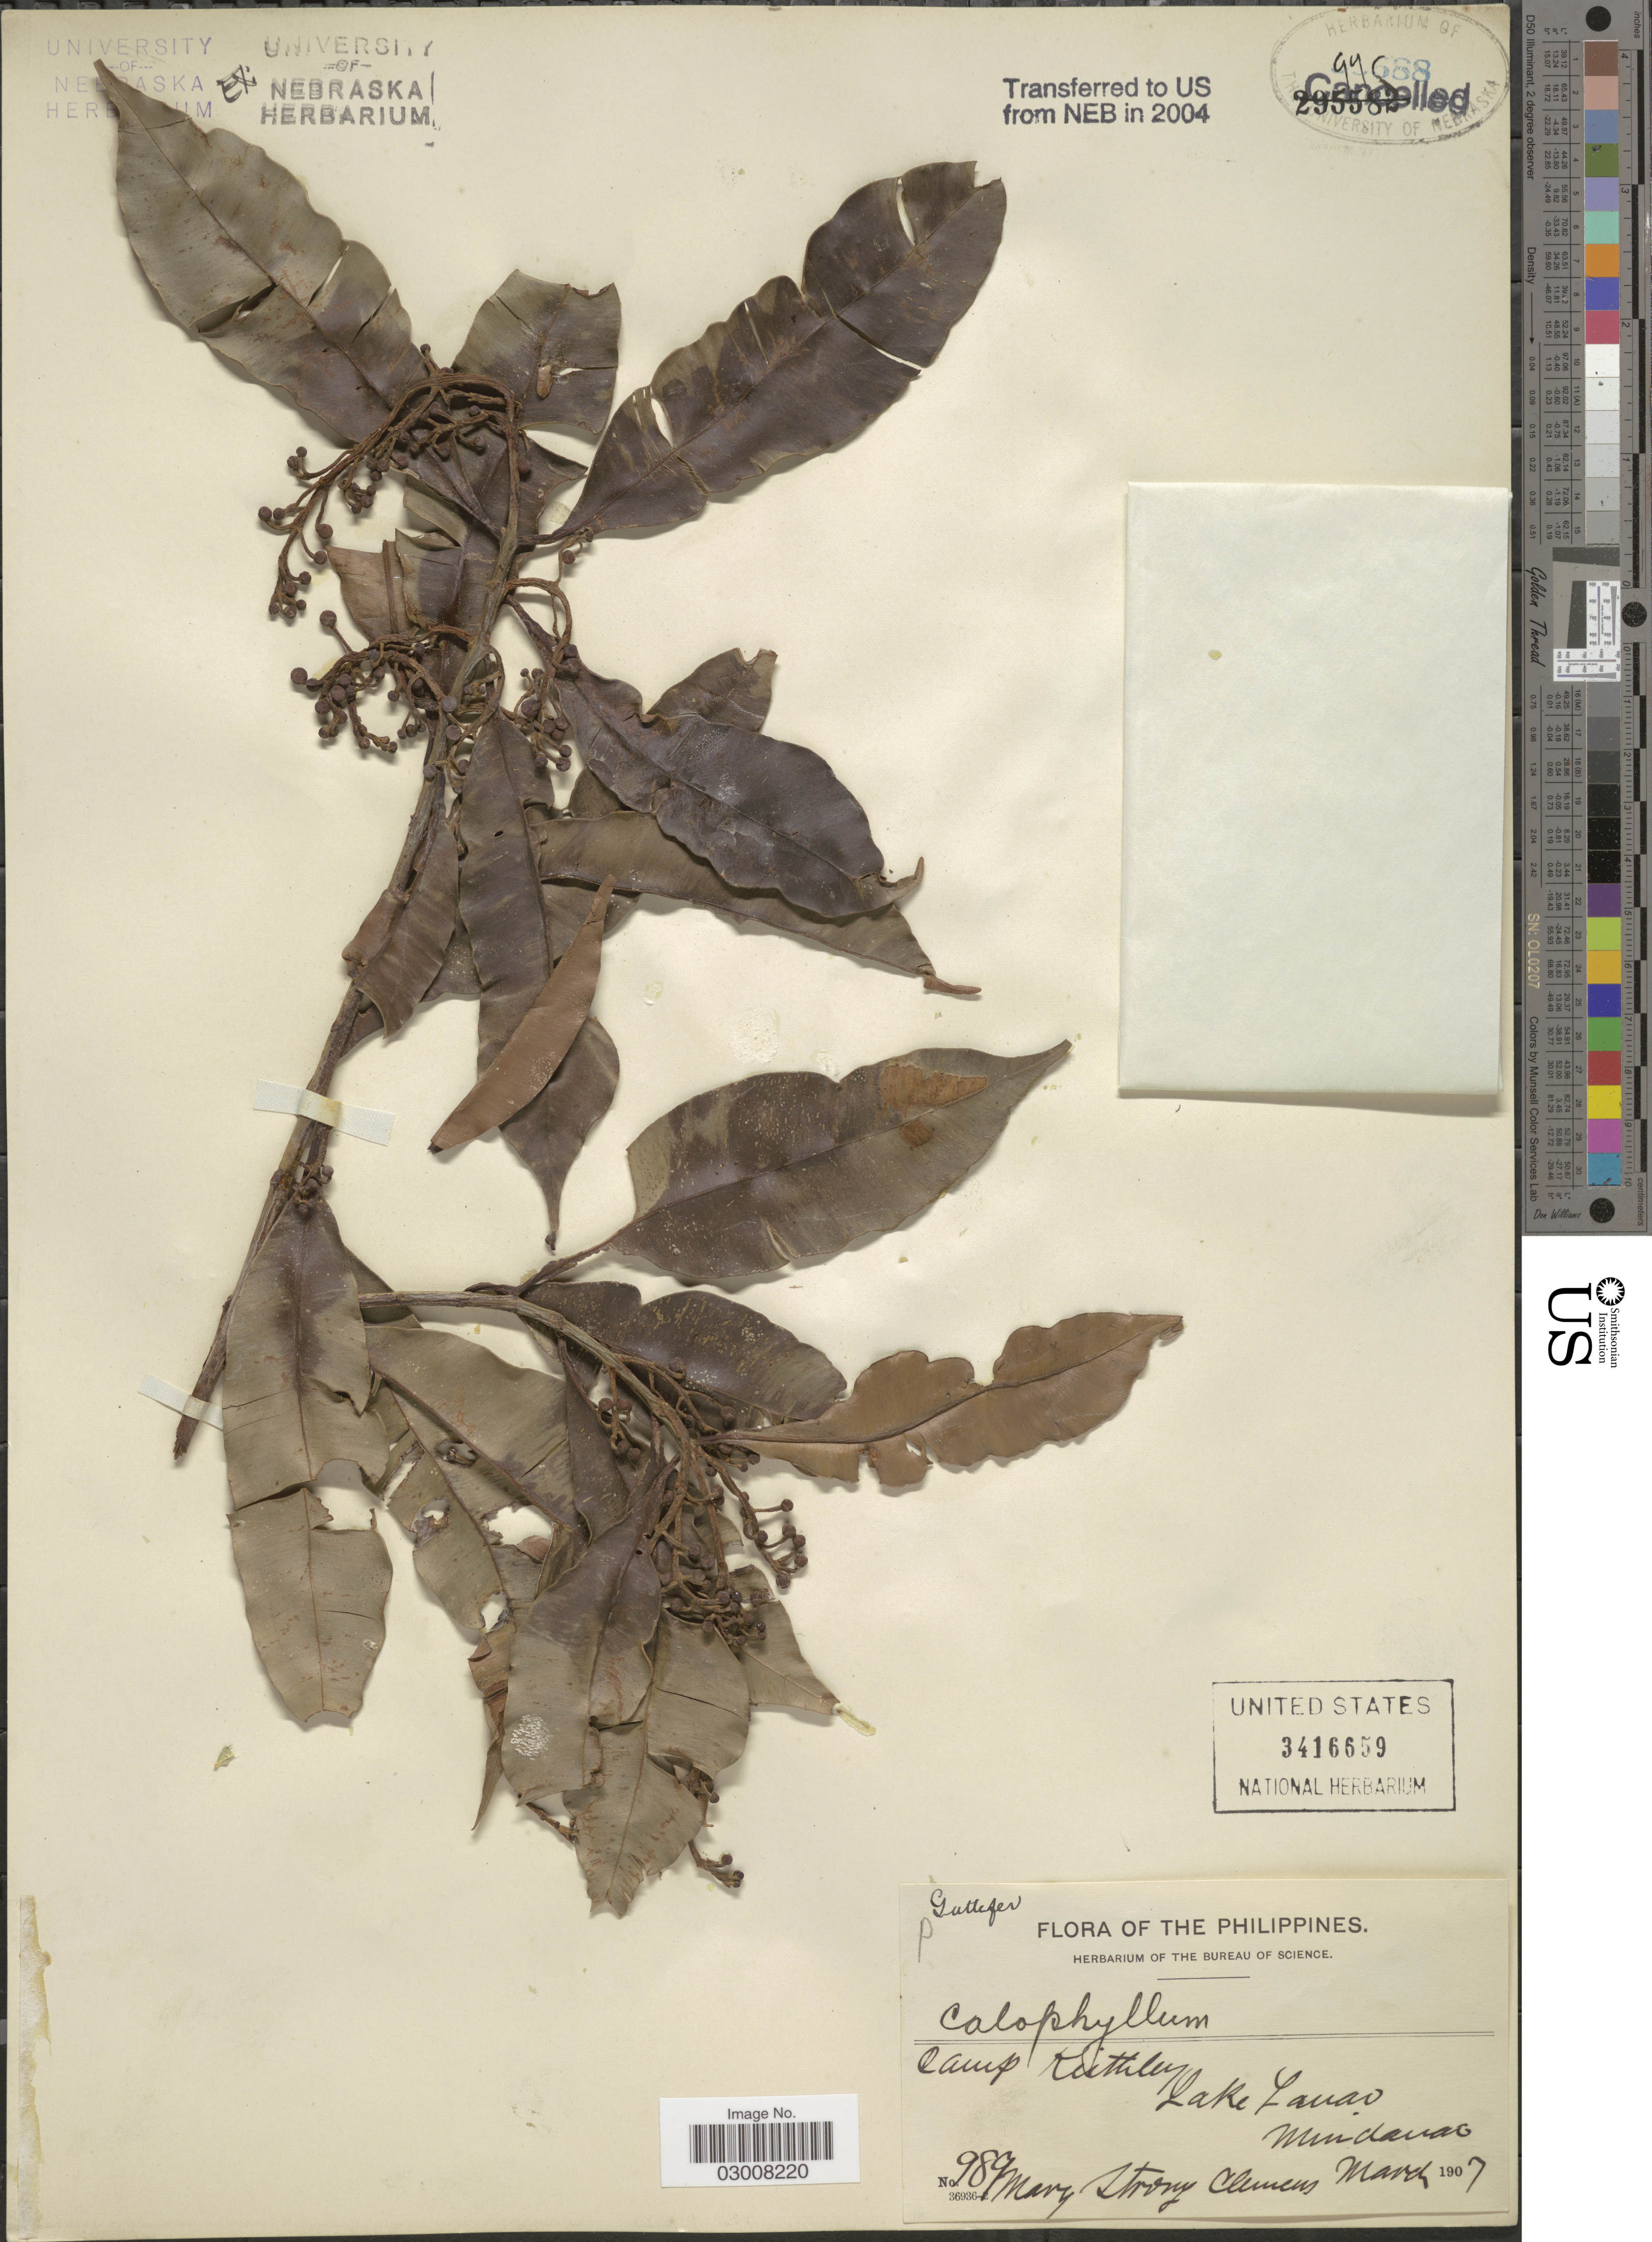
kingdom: Plantae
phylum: Tracheophyta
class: Magnoliopsida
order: Malpighiales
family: Calophyllaceae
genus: Calophyllum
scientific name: Calophyllum sp.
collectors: M. S. Clemens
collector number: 989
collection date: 1907-03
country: Philippines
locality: Camp Keithley, Lake Lamao, Mindanao.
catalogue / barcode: US 3416659